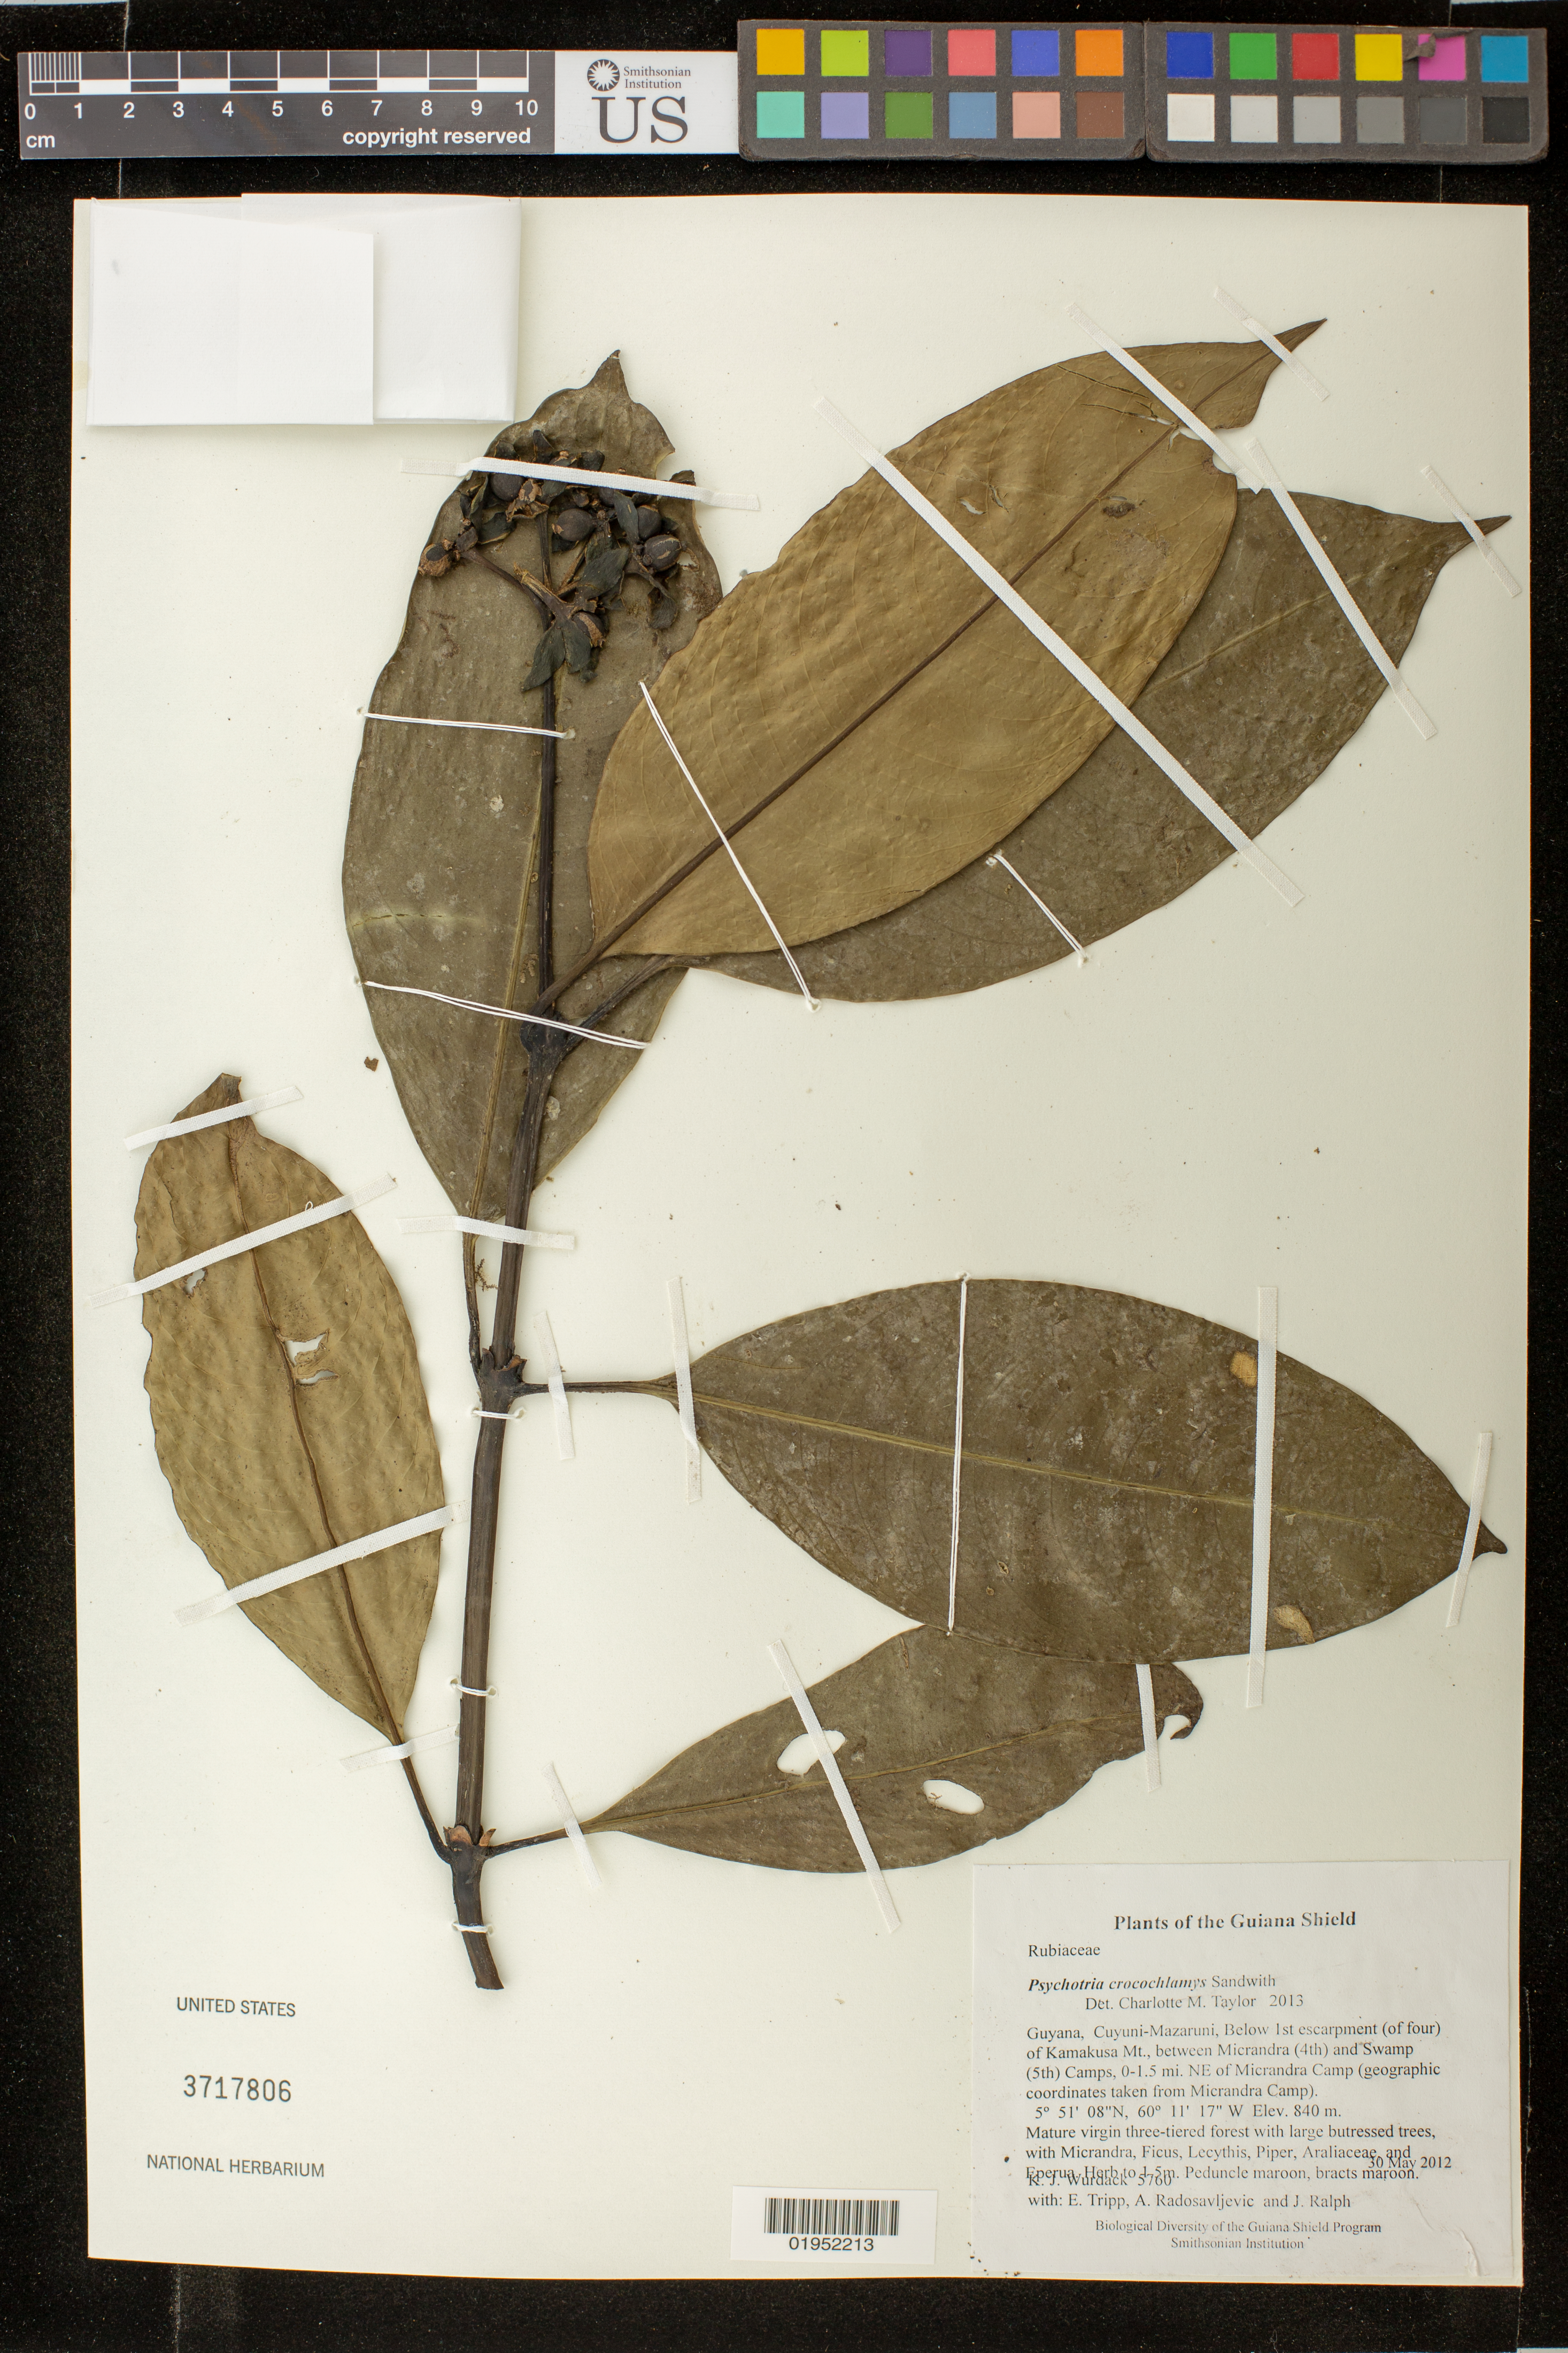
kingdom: Plantae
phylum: Tracheophyta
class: Magnoliopsida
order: Gentianales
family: Rubiaceae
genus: Palicourea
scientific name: Palicourea crocochlamys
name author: (Sandw.) Delprete & J.H. Kirkbr.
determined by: Kirkbride, J. H., Jr.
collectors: K. Wurdack, E. Tripp, A. Radosavljevic & J. Ralph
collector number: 5760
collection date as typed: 30 May 2012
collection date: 2012-05-30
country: Guyana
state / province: Cuyuni-Mazaruni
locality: Below 1st escarpment (of four) of Kamakusa Mt., between Micrandra (4th) and Swamp (5th) Camps, 0-1.5 mi. NE of Micrandra Camp (geographic coordinates taken from Micrandra Camp)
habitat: Mature virgin three-tiered forest with large butressed trees, with Micrandra, Ficus, Lecythis, Piper, Araliaceae, and Eperua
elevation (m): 840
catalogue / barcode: US 3717806